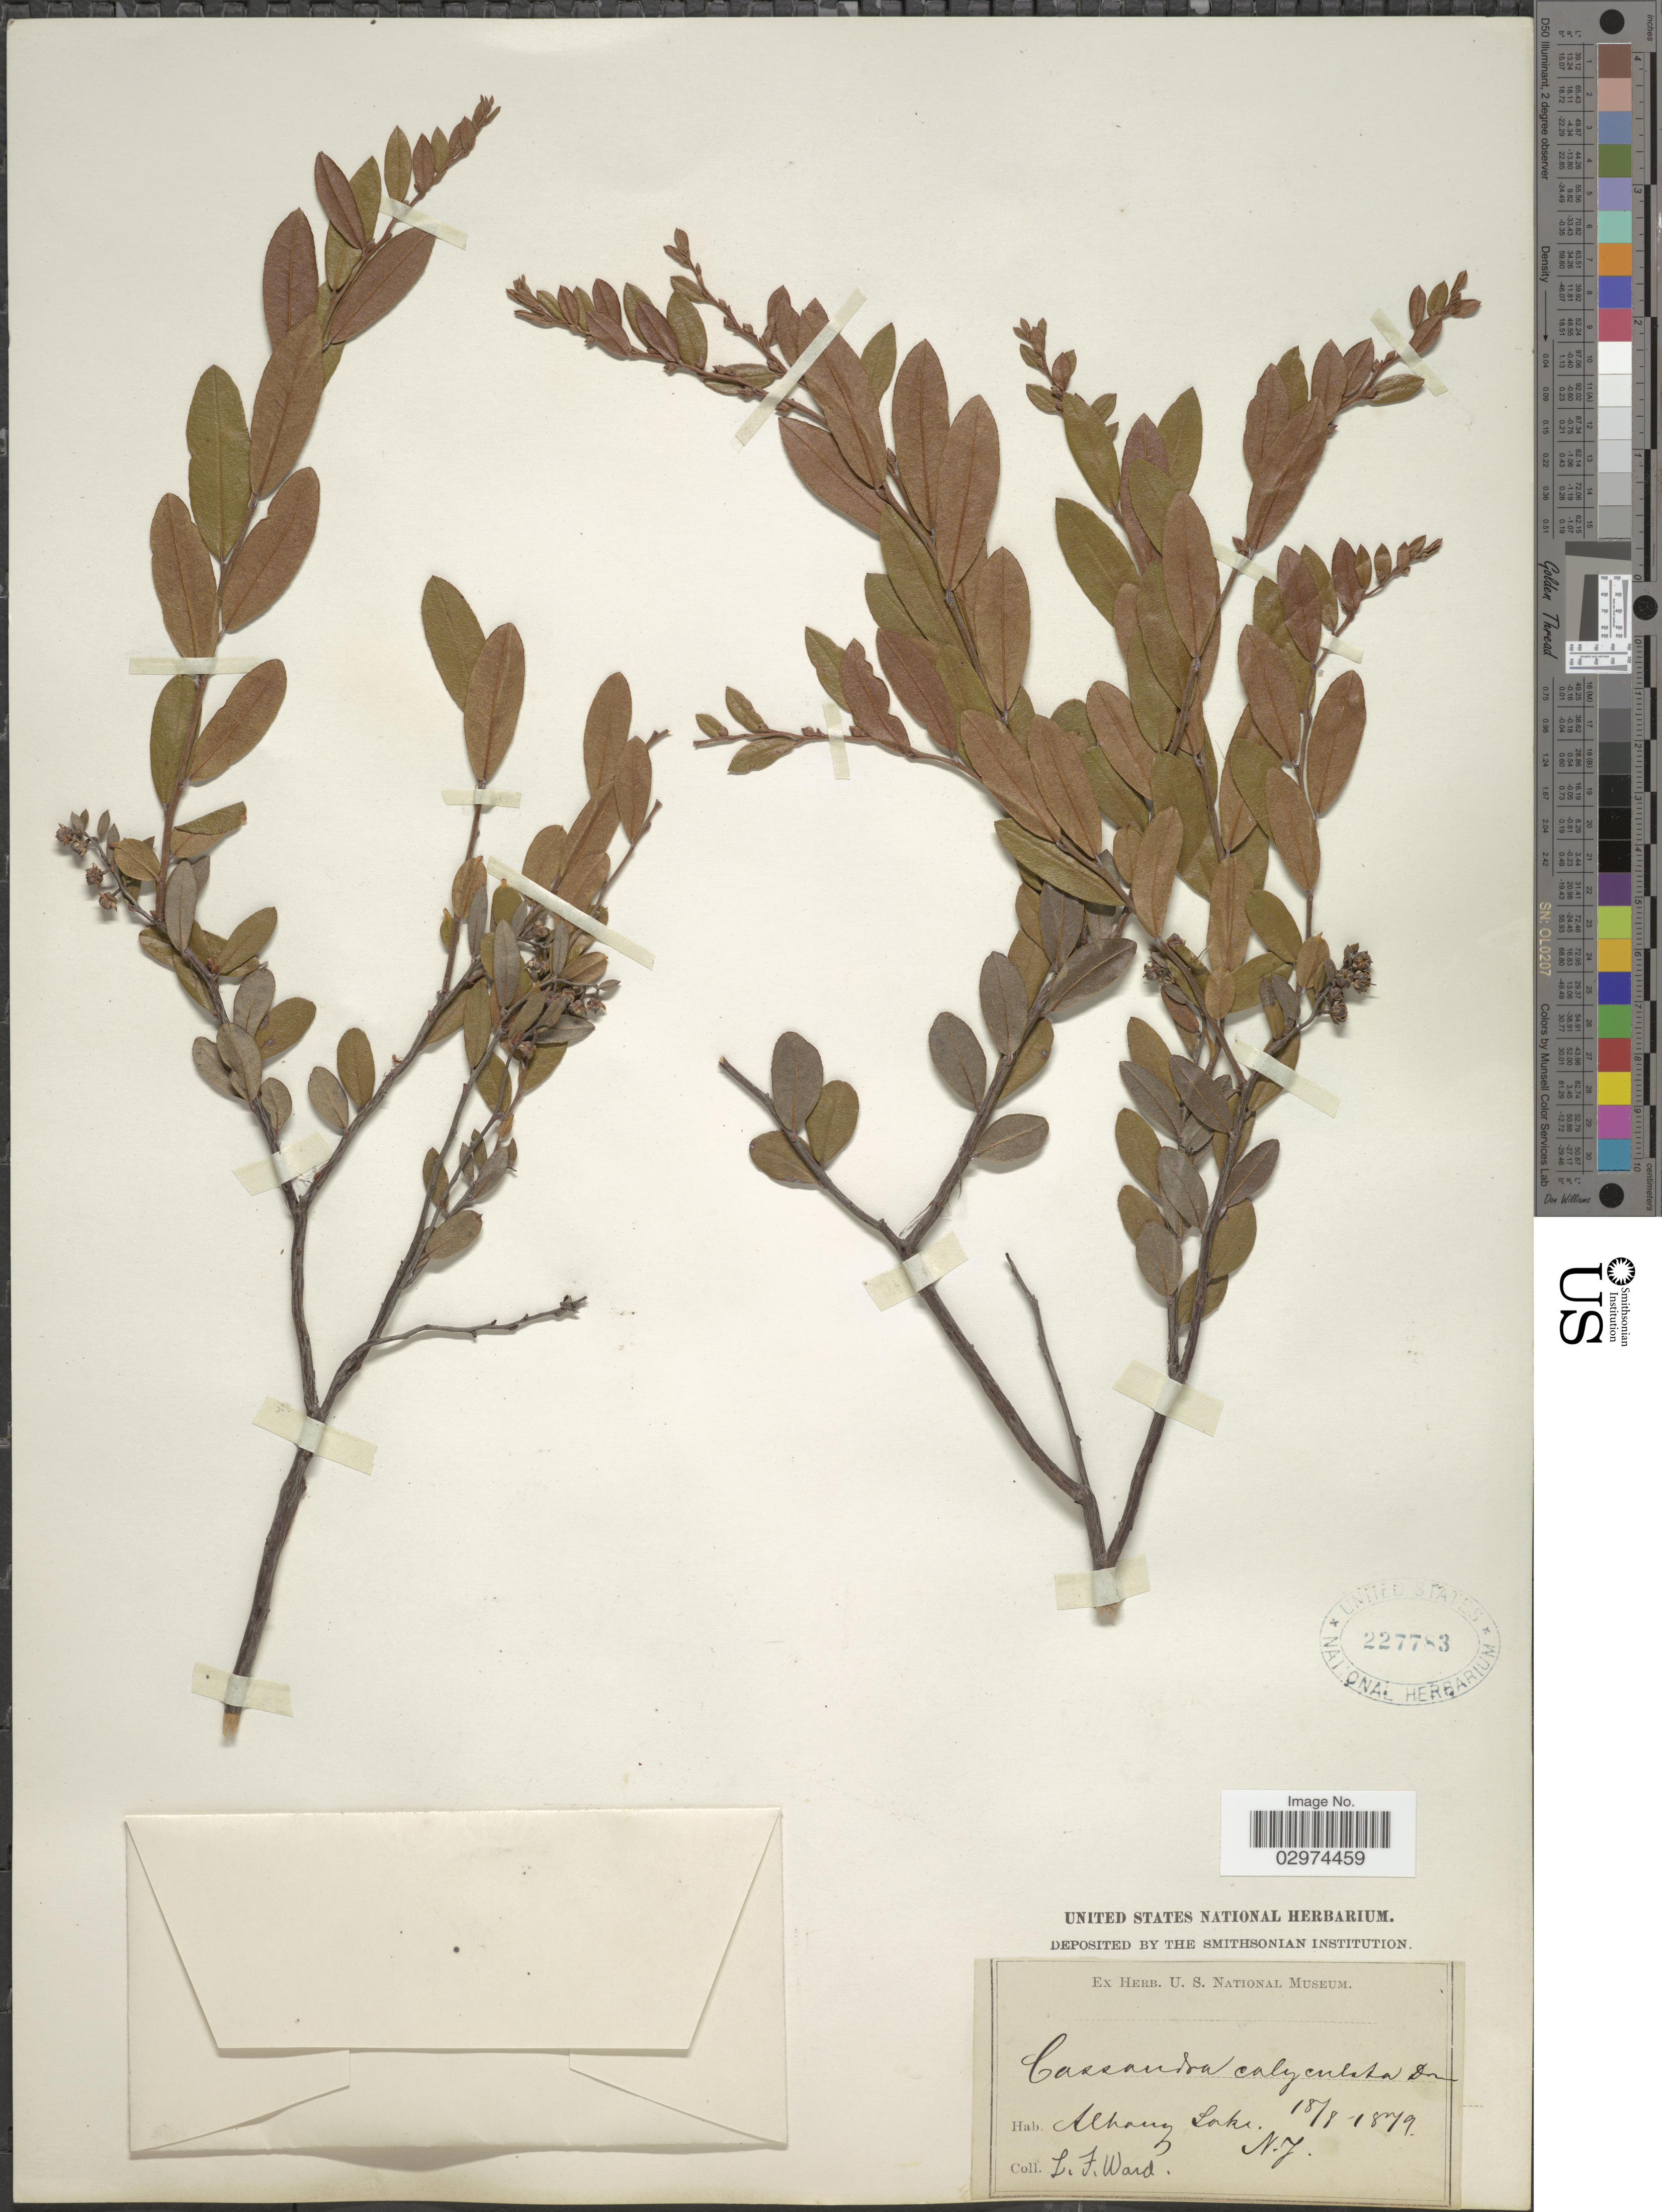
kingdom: Plantae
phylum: Tracheophyta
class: Magnoliopsida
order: Ericales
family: Ericaceae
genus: Chamaedaphne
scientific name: Chamaedaphne calyculata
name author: (L.) Moench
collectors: L. Ward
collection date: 1879-08-18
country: United States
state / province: New York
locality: Albany Lake.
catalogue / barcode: US 227783